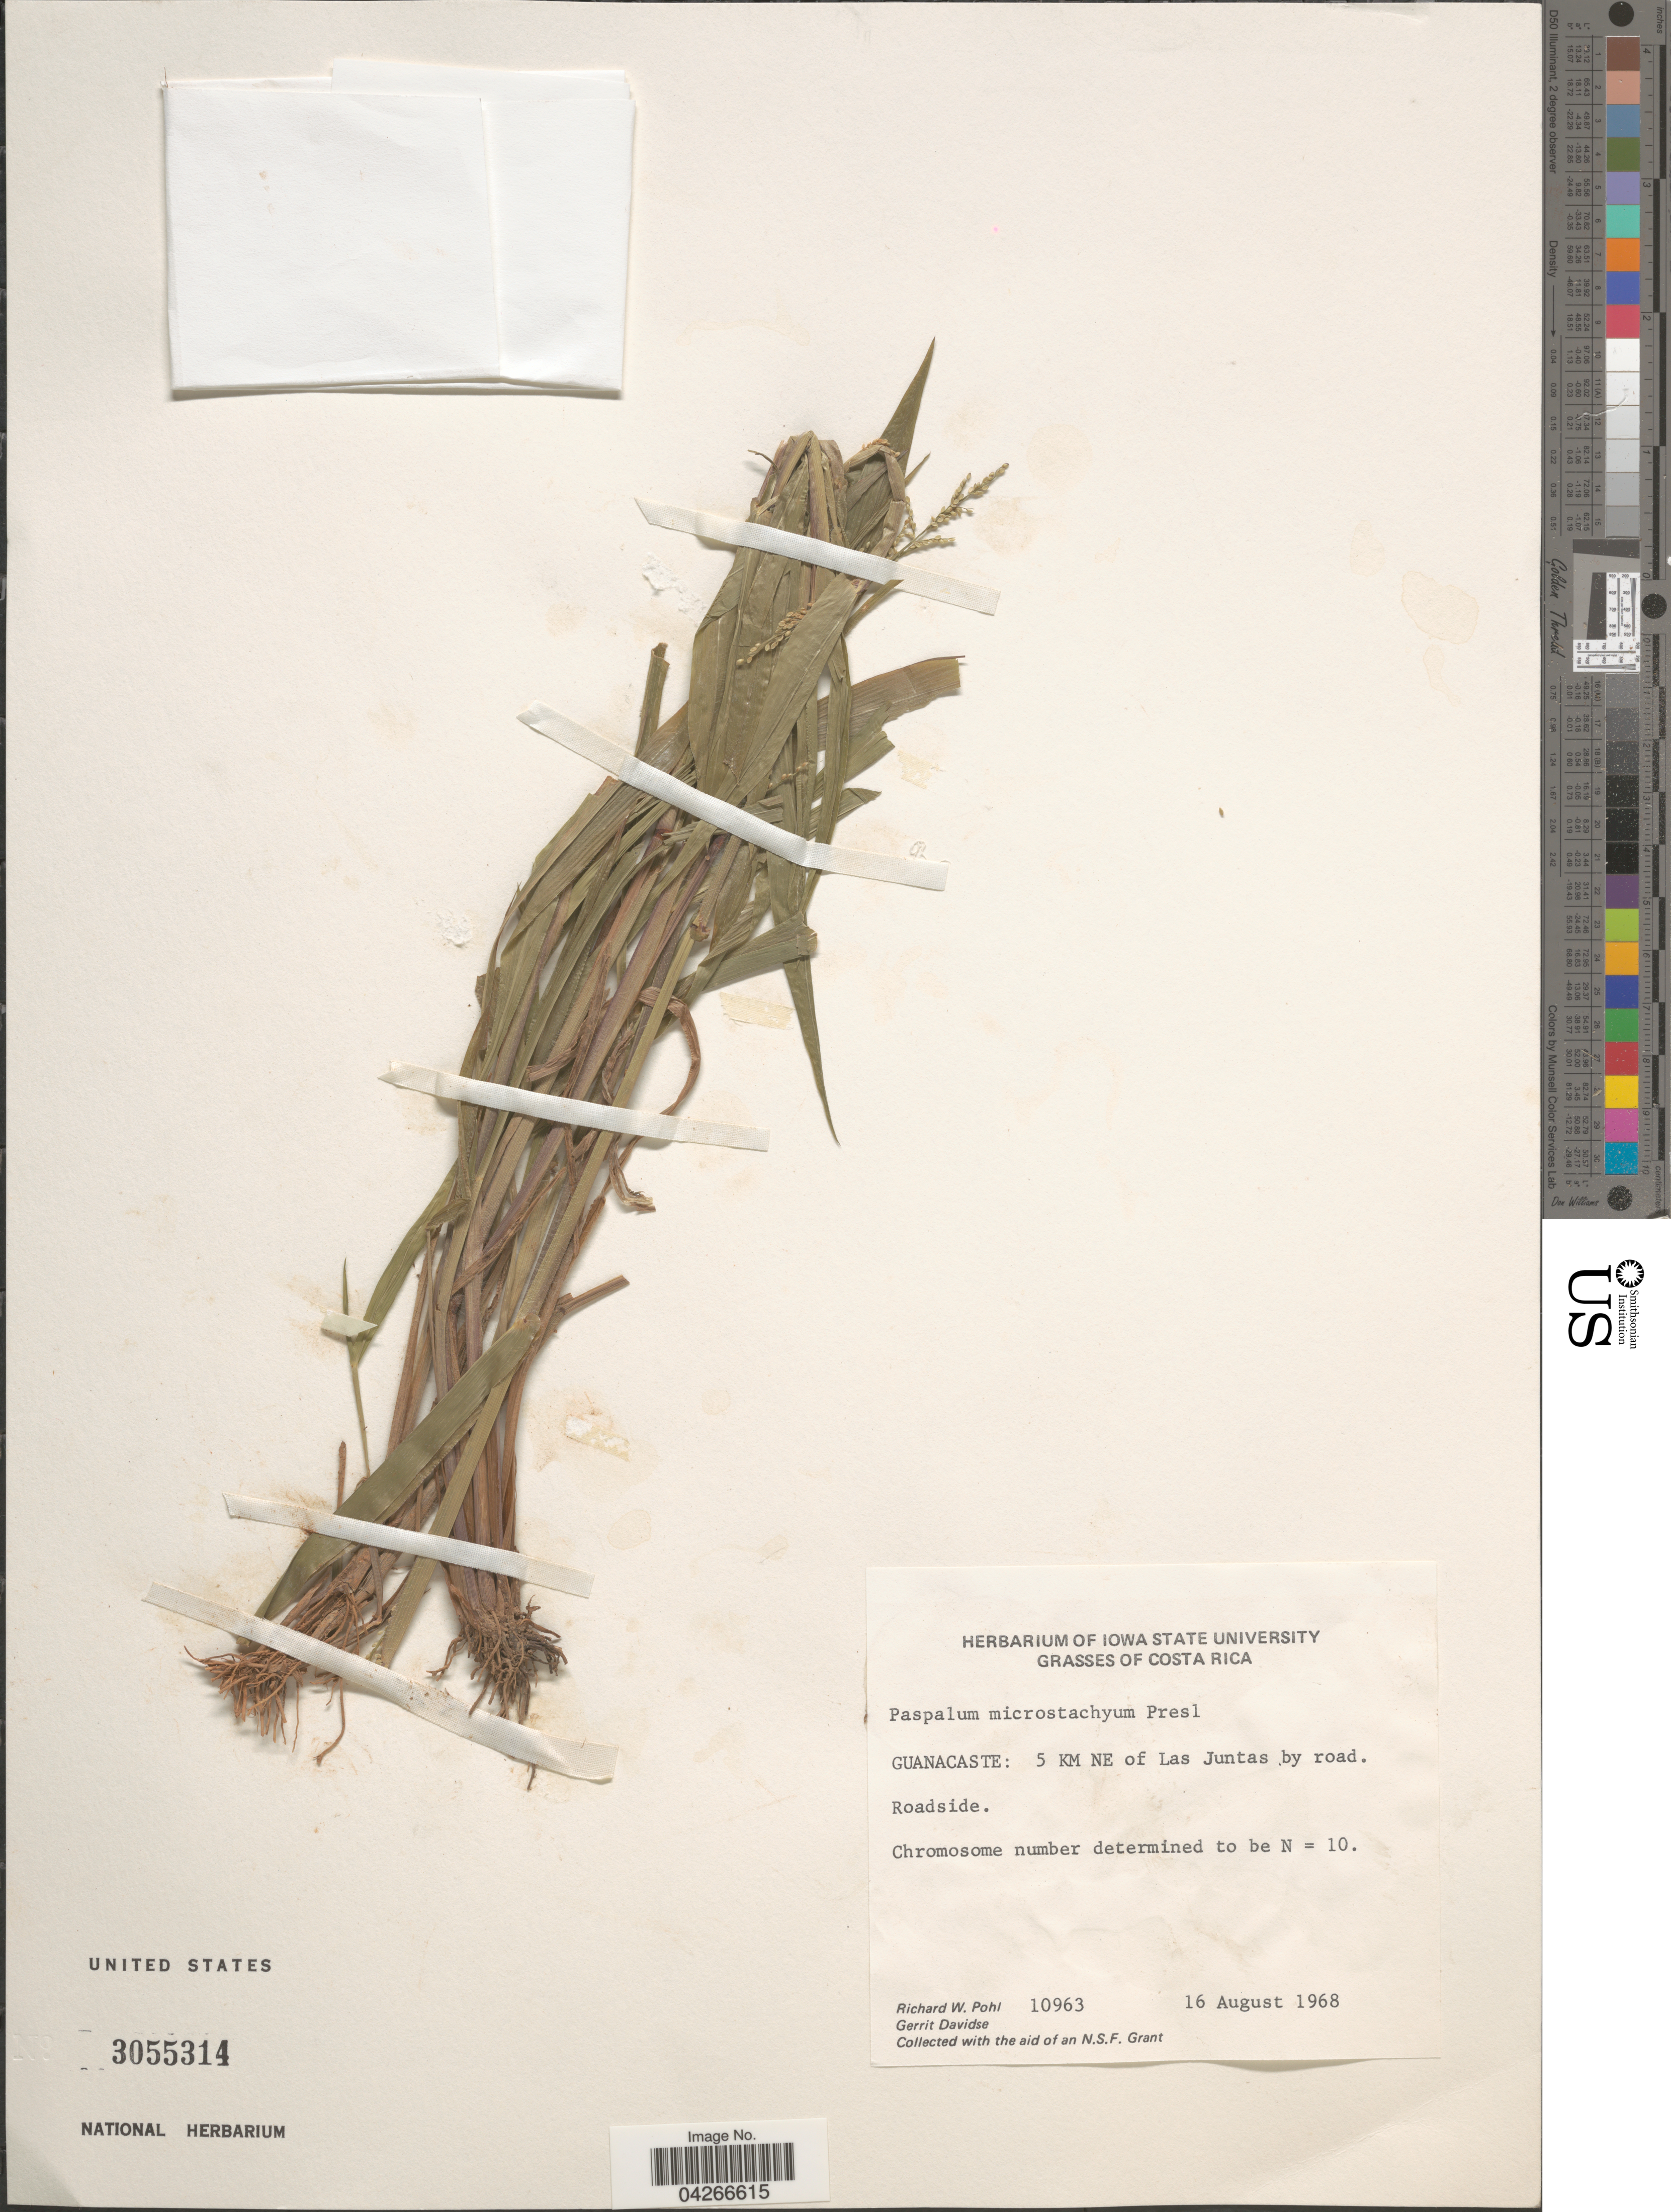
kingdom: Plantae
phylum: Tracheophyta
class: Liliopsida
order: Poales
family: Poaceae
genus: Paspalum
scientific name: Paspalum microstachyum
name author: J. Presl in C. Presl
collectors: R. W. Pohl & G. Davidse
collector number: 10963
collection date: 1968-08-16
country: Costa Rica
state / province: Guanacaste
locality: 5 KM NE of Las Juntas by road. Roadside.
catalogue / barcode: US 3055314